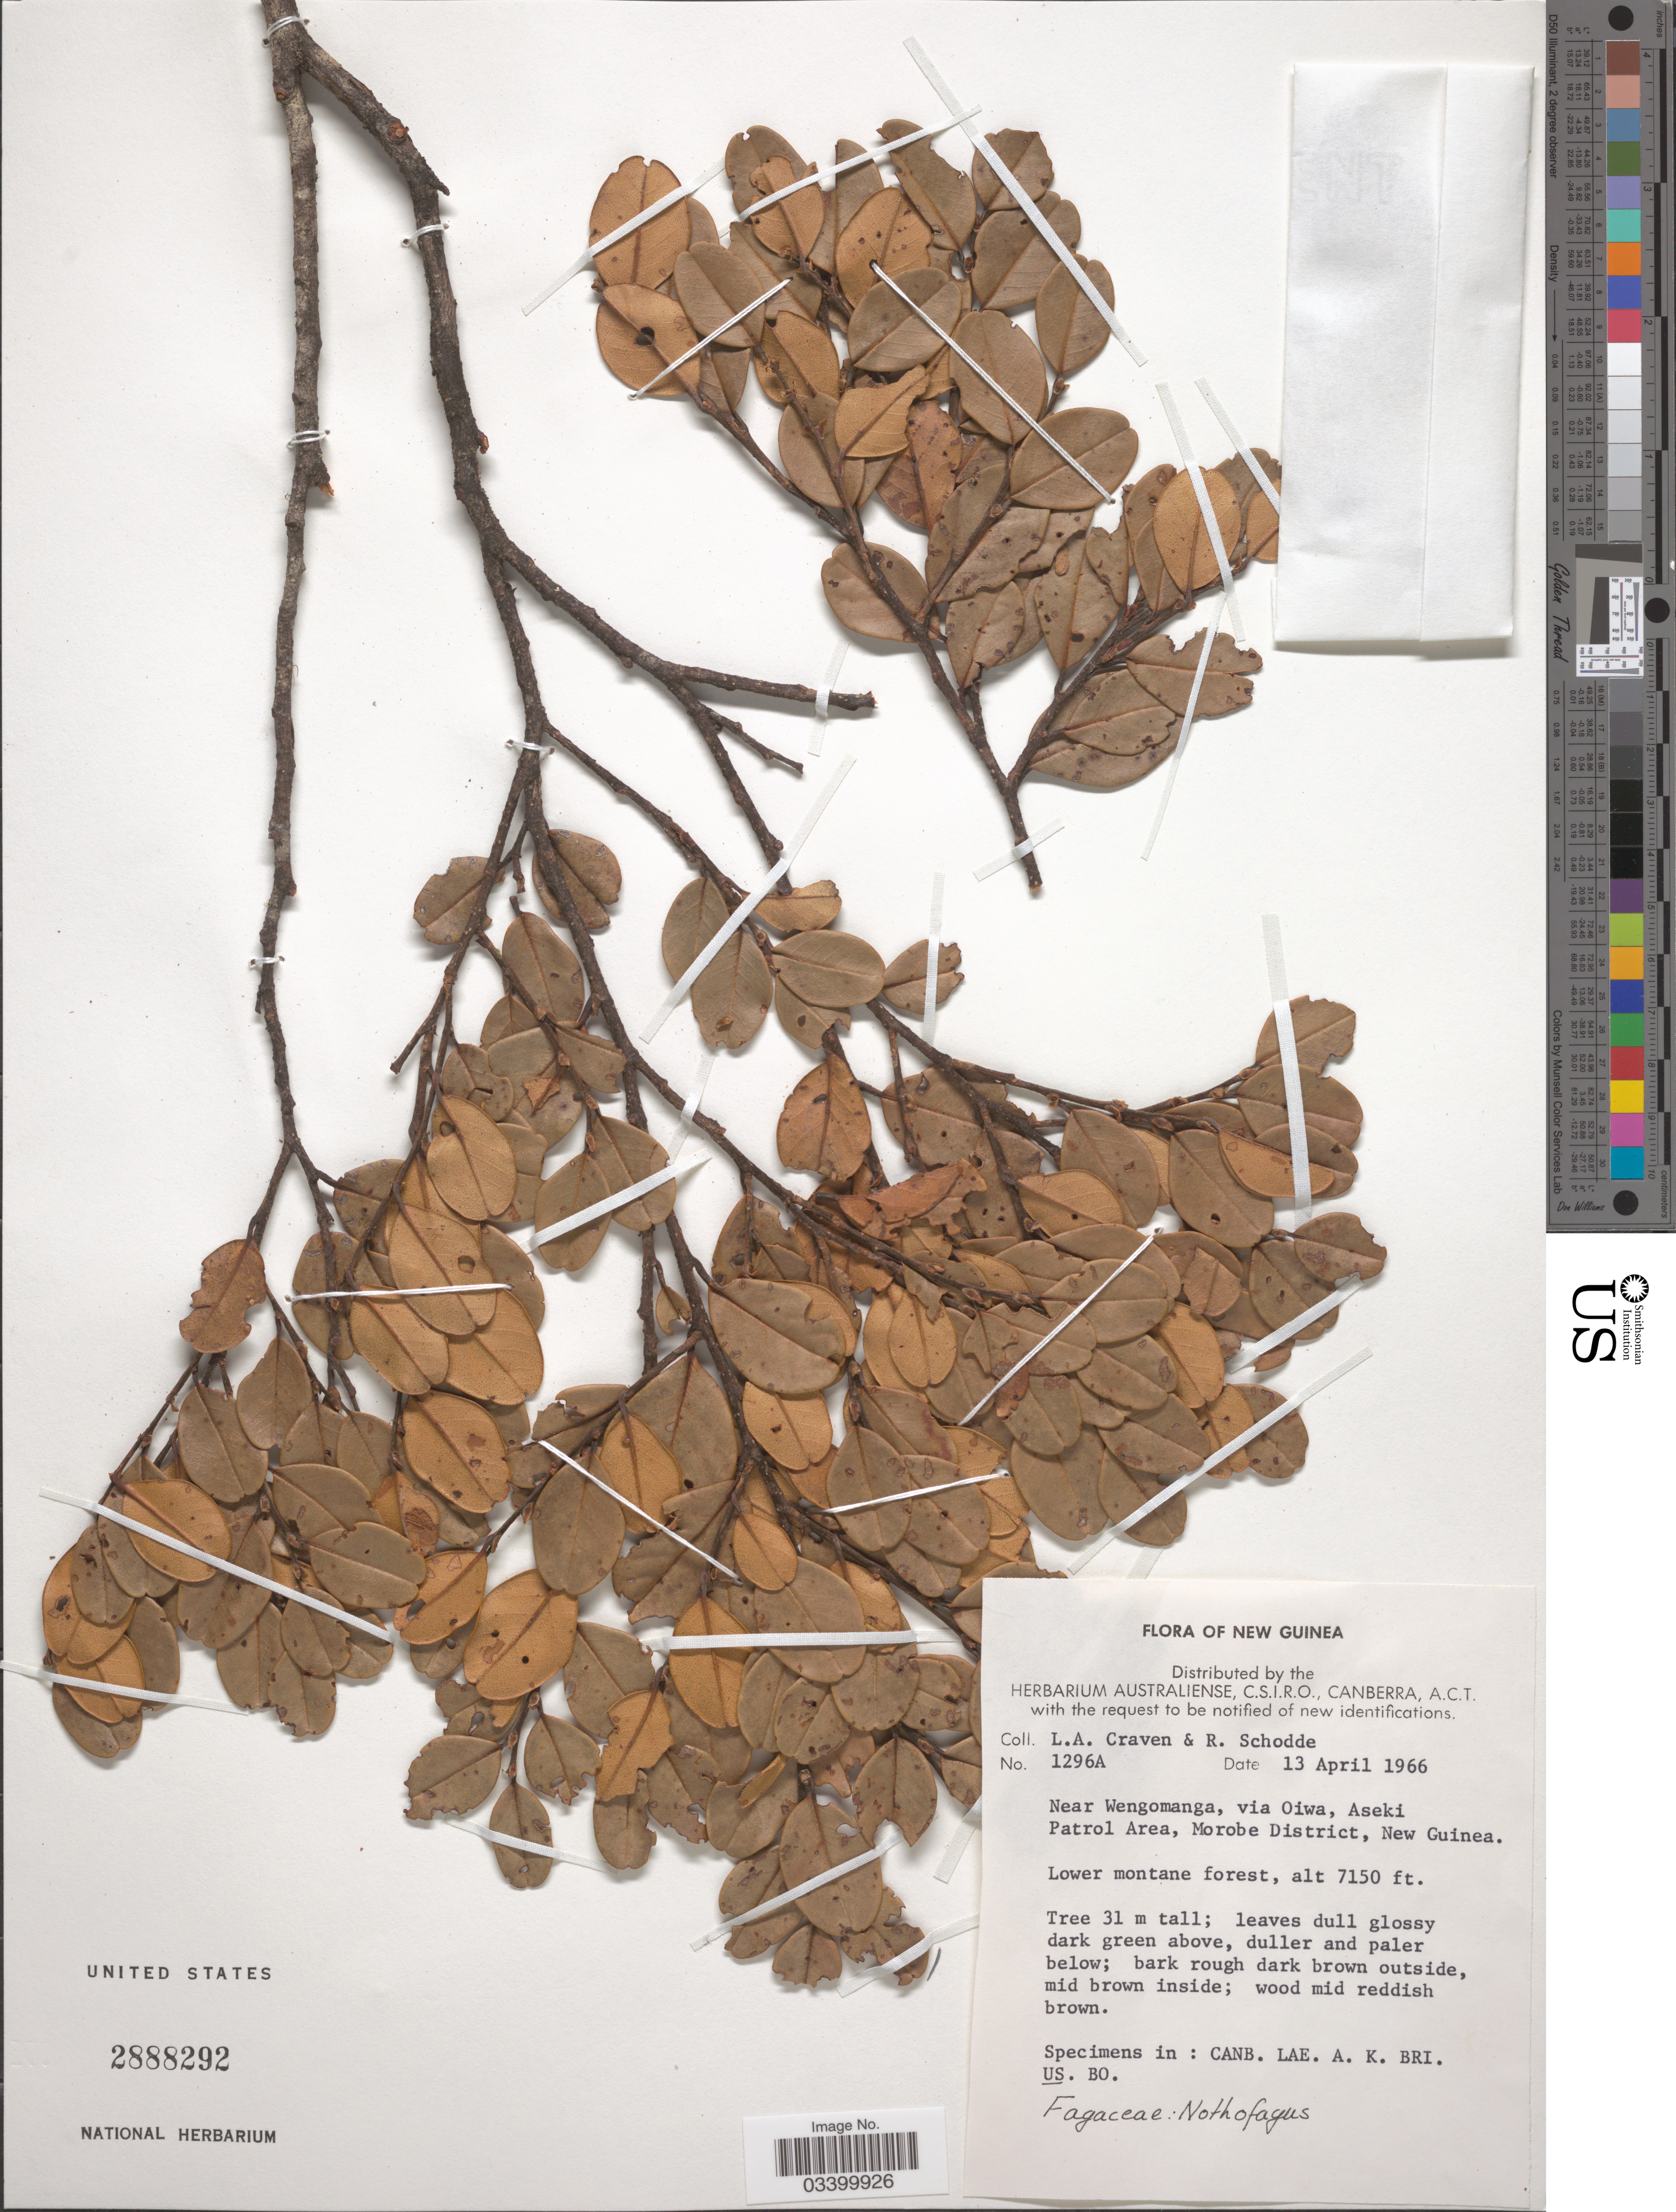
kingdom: Plantae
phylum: Tracheophyta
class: Magnoliopsida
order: Fagales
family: Nothofagaceae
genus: Nothofagus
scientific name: Nothofagus sp.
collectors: L. A. Craven & R. Schodde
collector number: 1296A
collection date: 1966-04-13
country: Papua New Guinea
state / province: Morobe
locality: New Guinea. Near Wengomanga, via Oiwa, Aseki Patrol Area, Morobe District.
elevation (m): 2179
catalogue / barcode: US 2888292